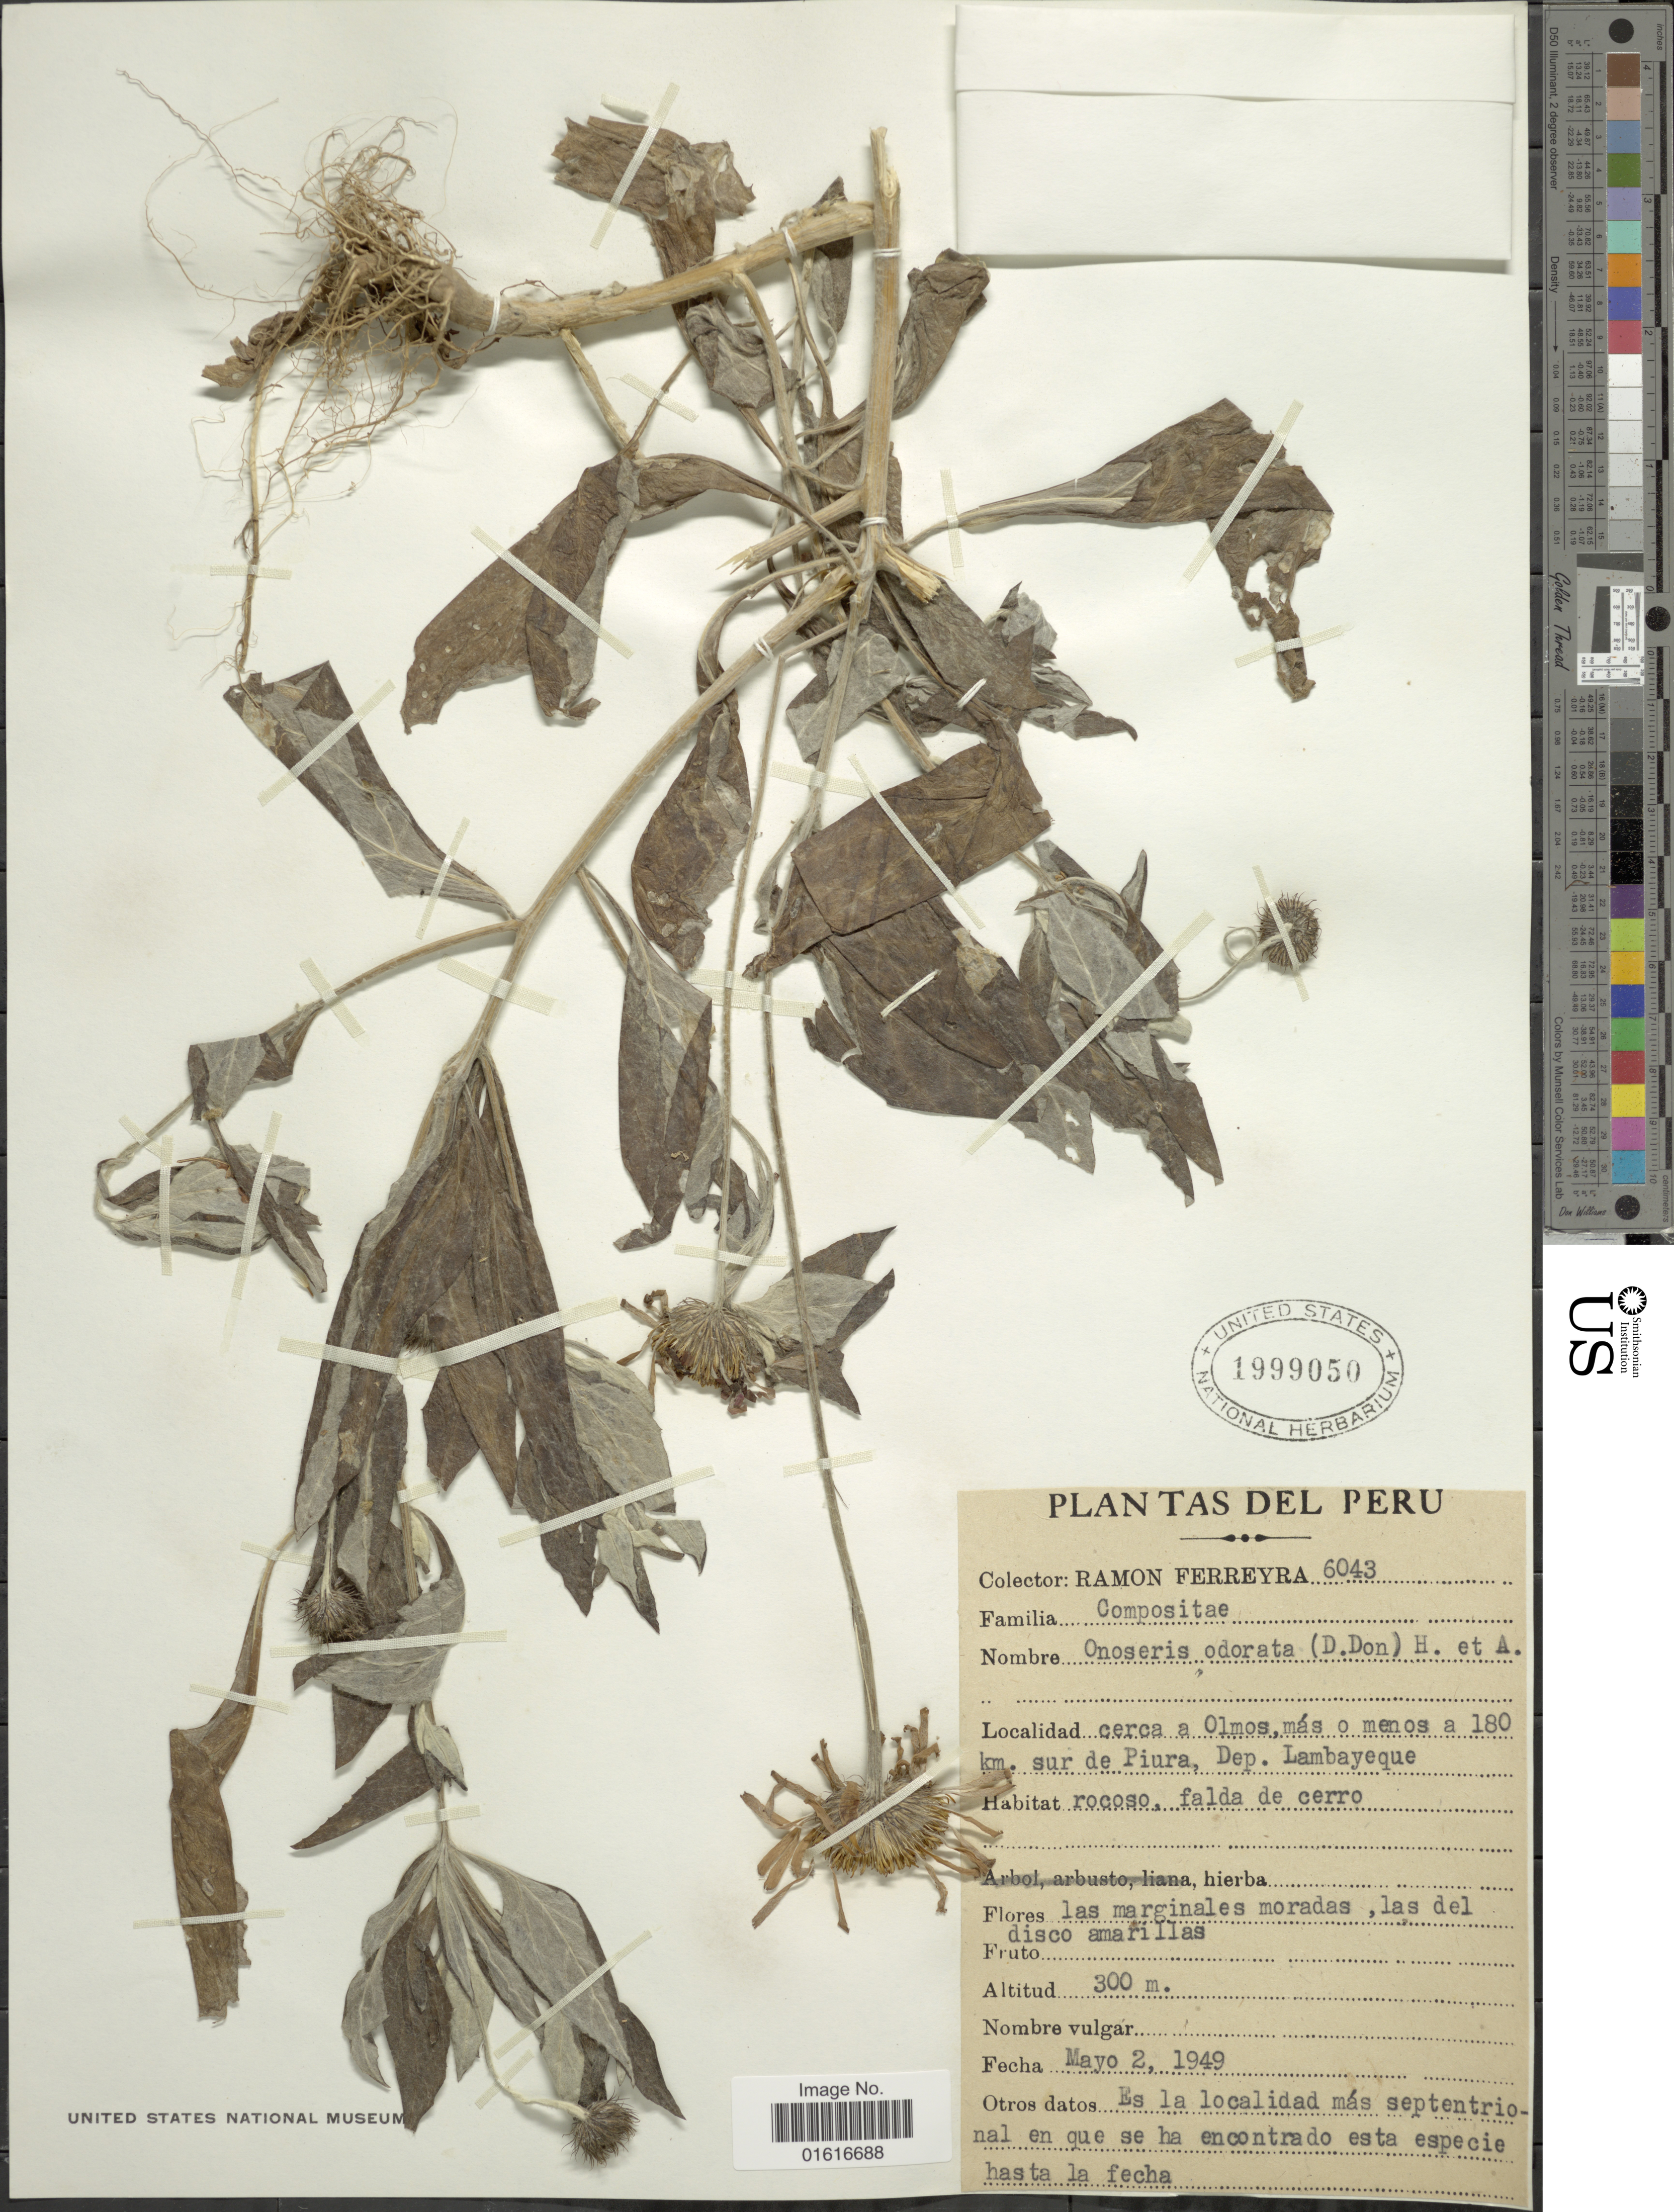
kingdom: Plantae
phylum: Tracheophyta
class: Magnoliopsida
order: Asterales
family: Asteraceae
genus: Onoseris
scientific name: Onoseris odorata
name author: (D. Don) Hook. & Arn.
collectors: R. A. Ferreyra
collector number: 6043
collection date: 1949-05-02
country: Peru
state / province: Lambayeque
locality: Cerca a Olmos mas o menos a 180 km sur de Piura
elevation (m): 300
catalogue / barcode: US 1999050